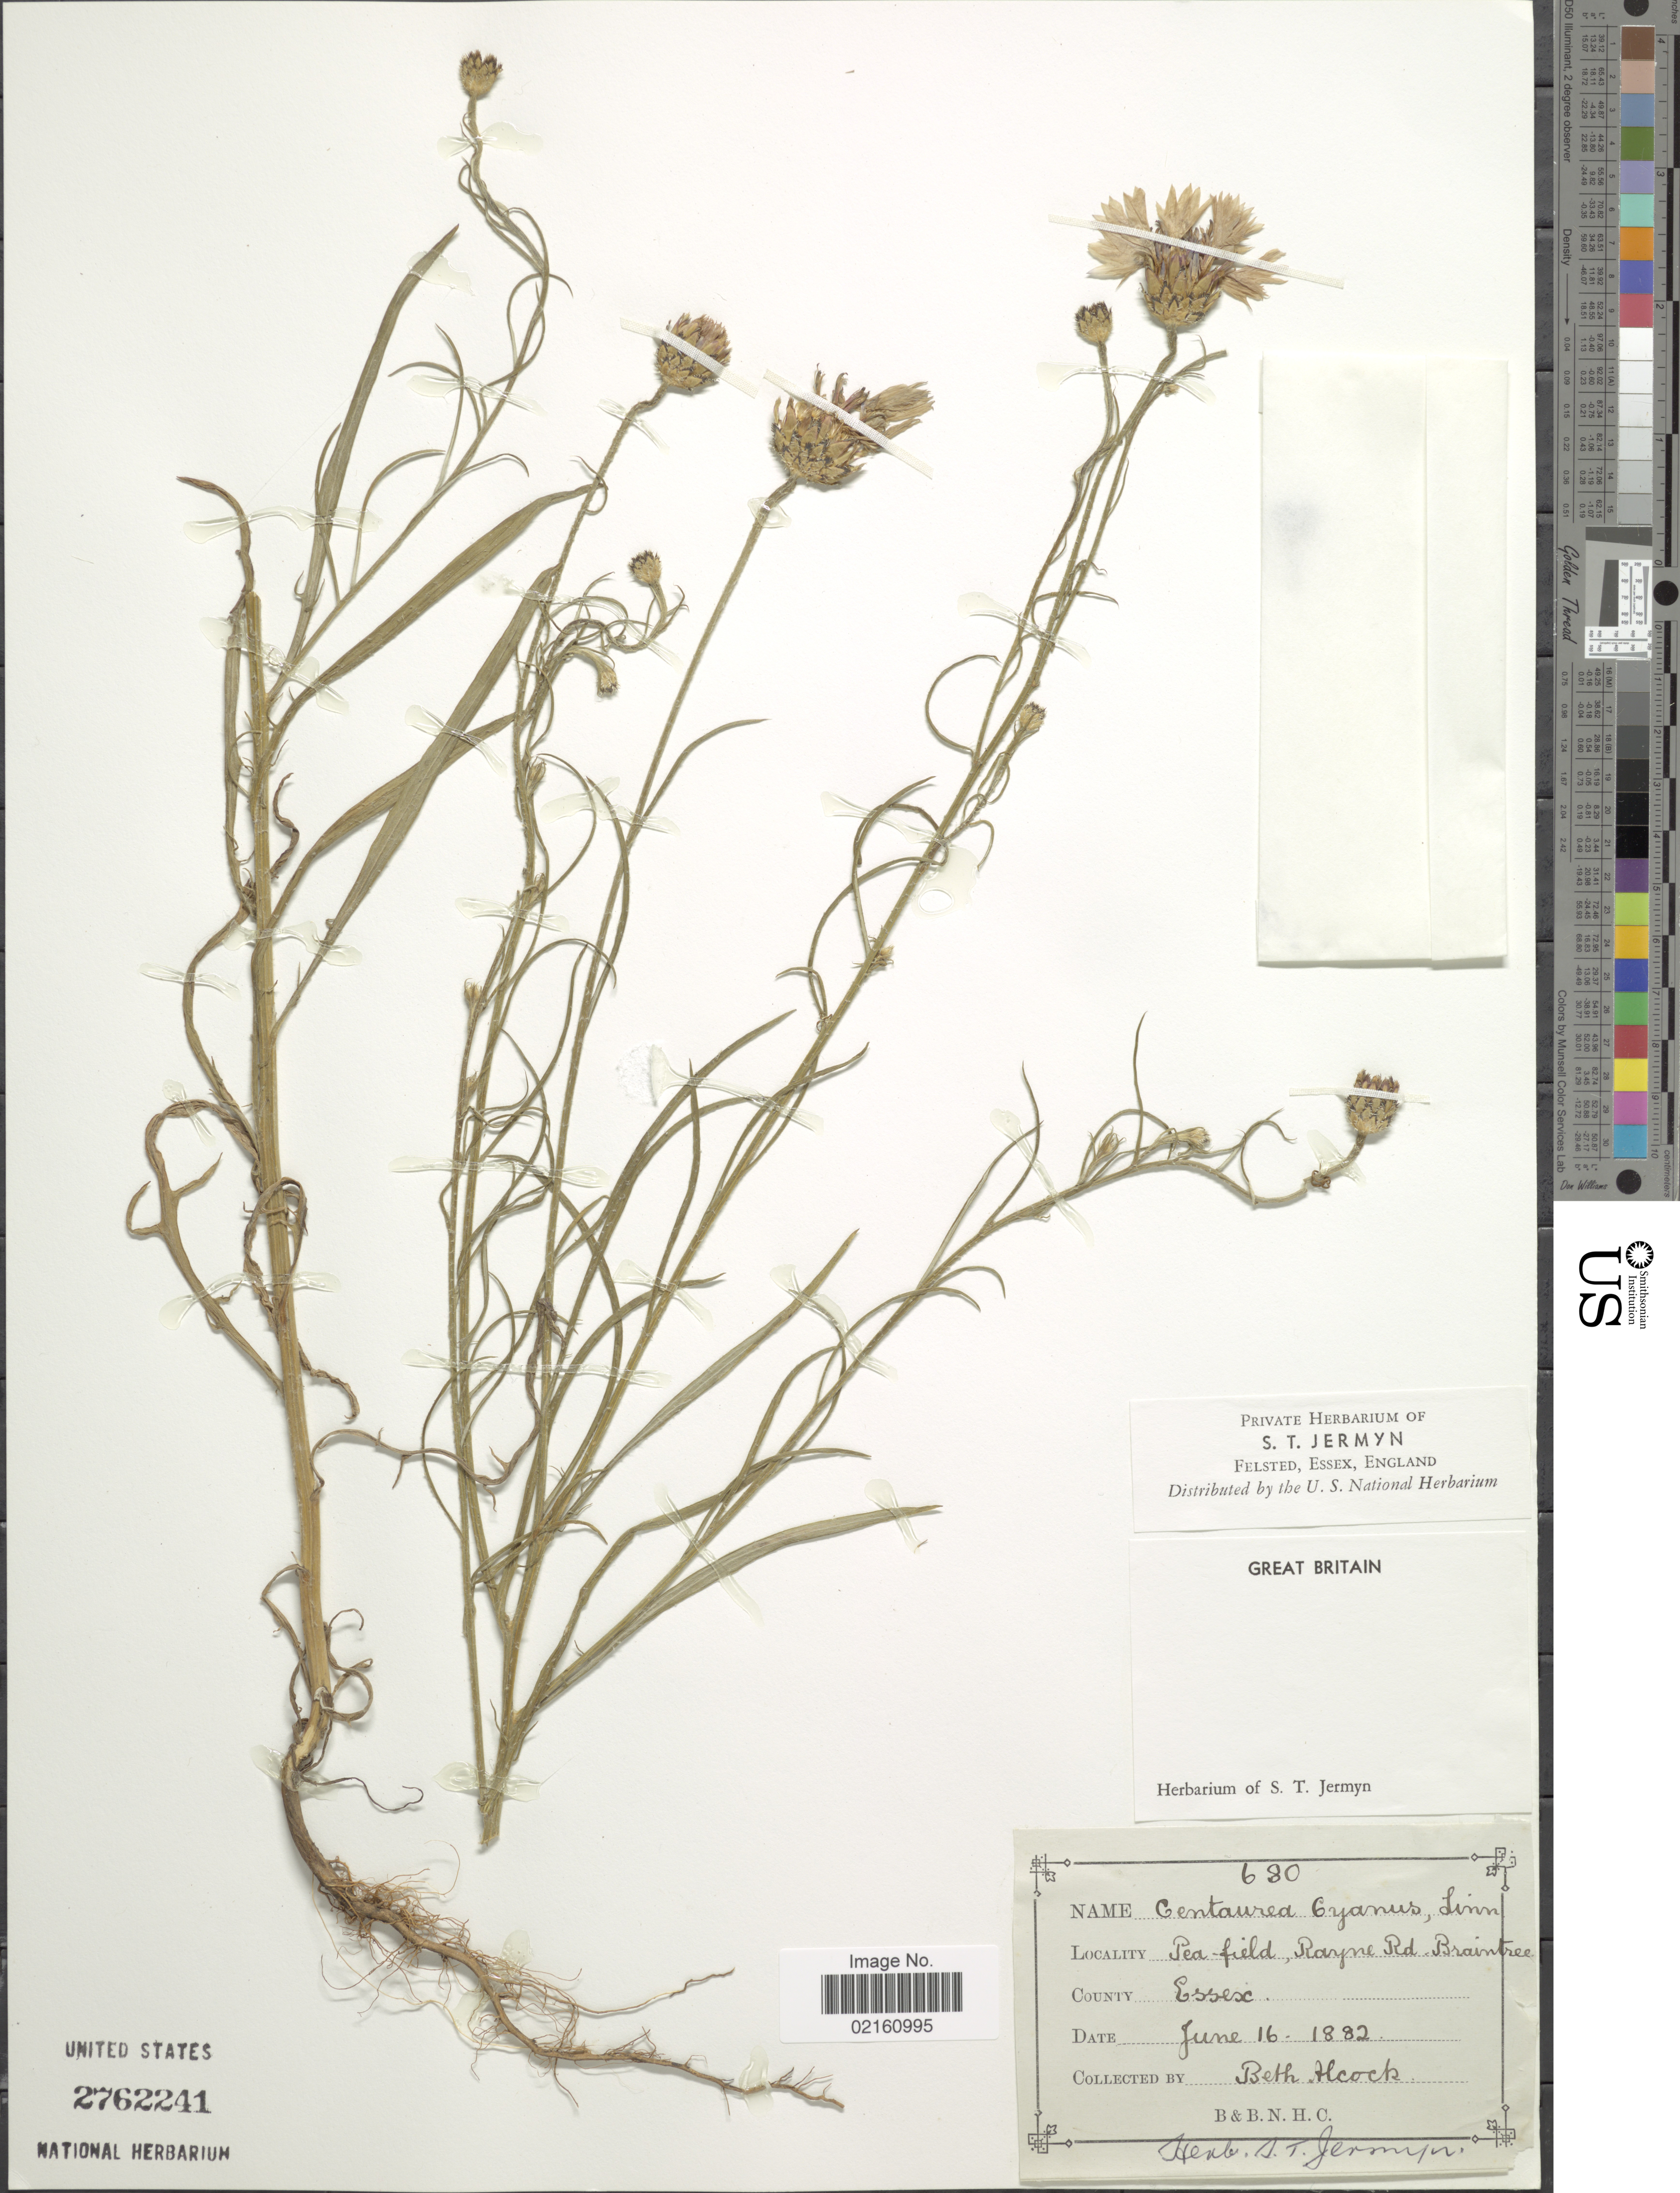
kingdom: Plantae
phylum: Tracheophyta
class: Magnoliopsida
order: Asterales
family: Asteraceae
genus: Centaurea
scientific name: Centaurea cyanus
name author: L.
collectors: B. Alcock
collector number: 680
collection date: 1882-06-16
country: United Kingdom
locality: Great Britain, Pea field, Rayne rd., Braintree, County Essex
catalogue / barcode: US 2762241